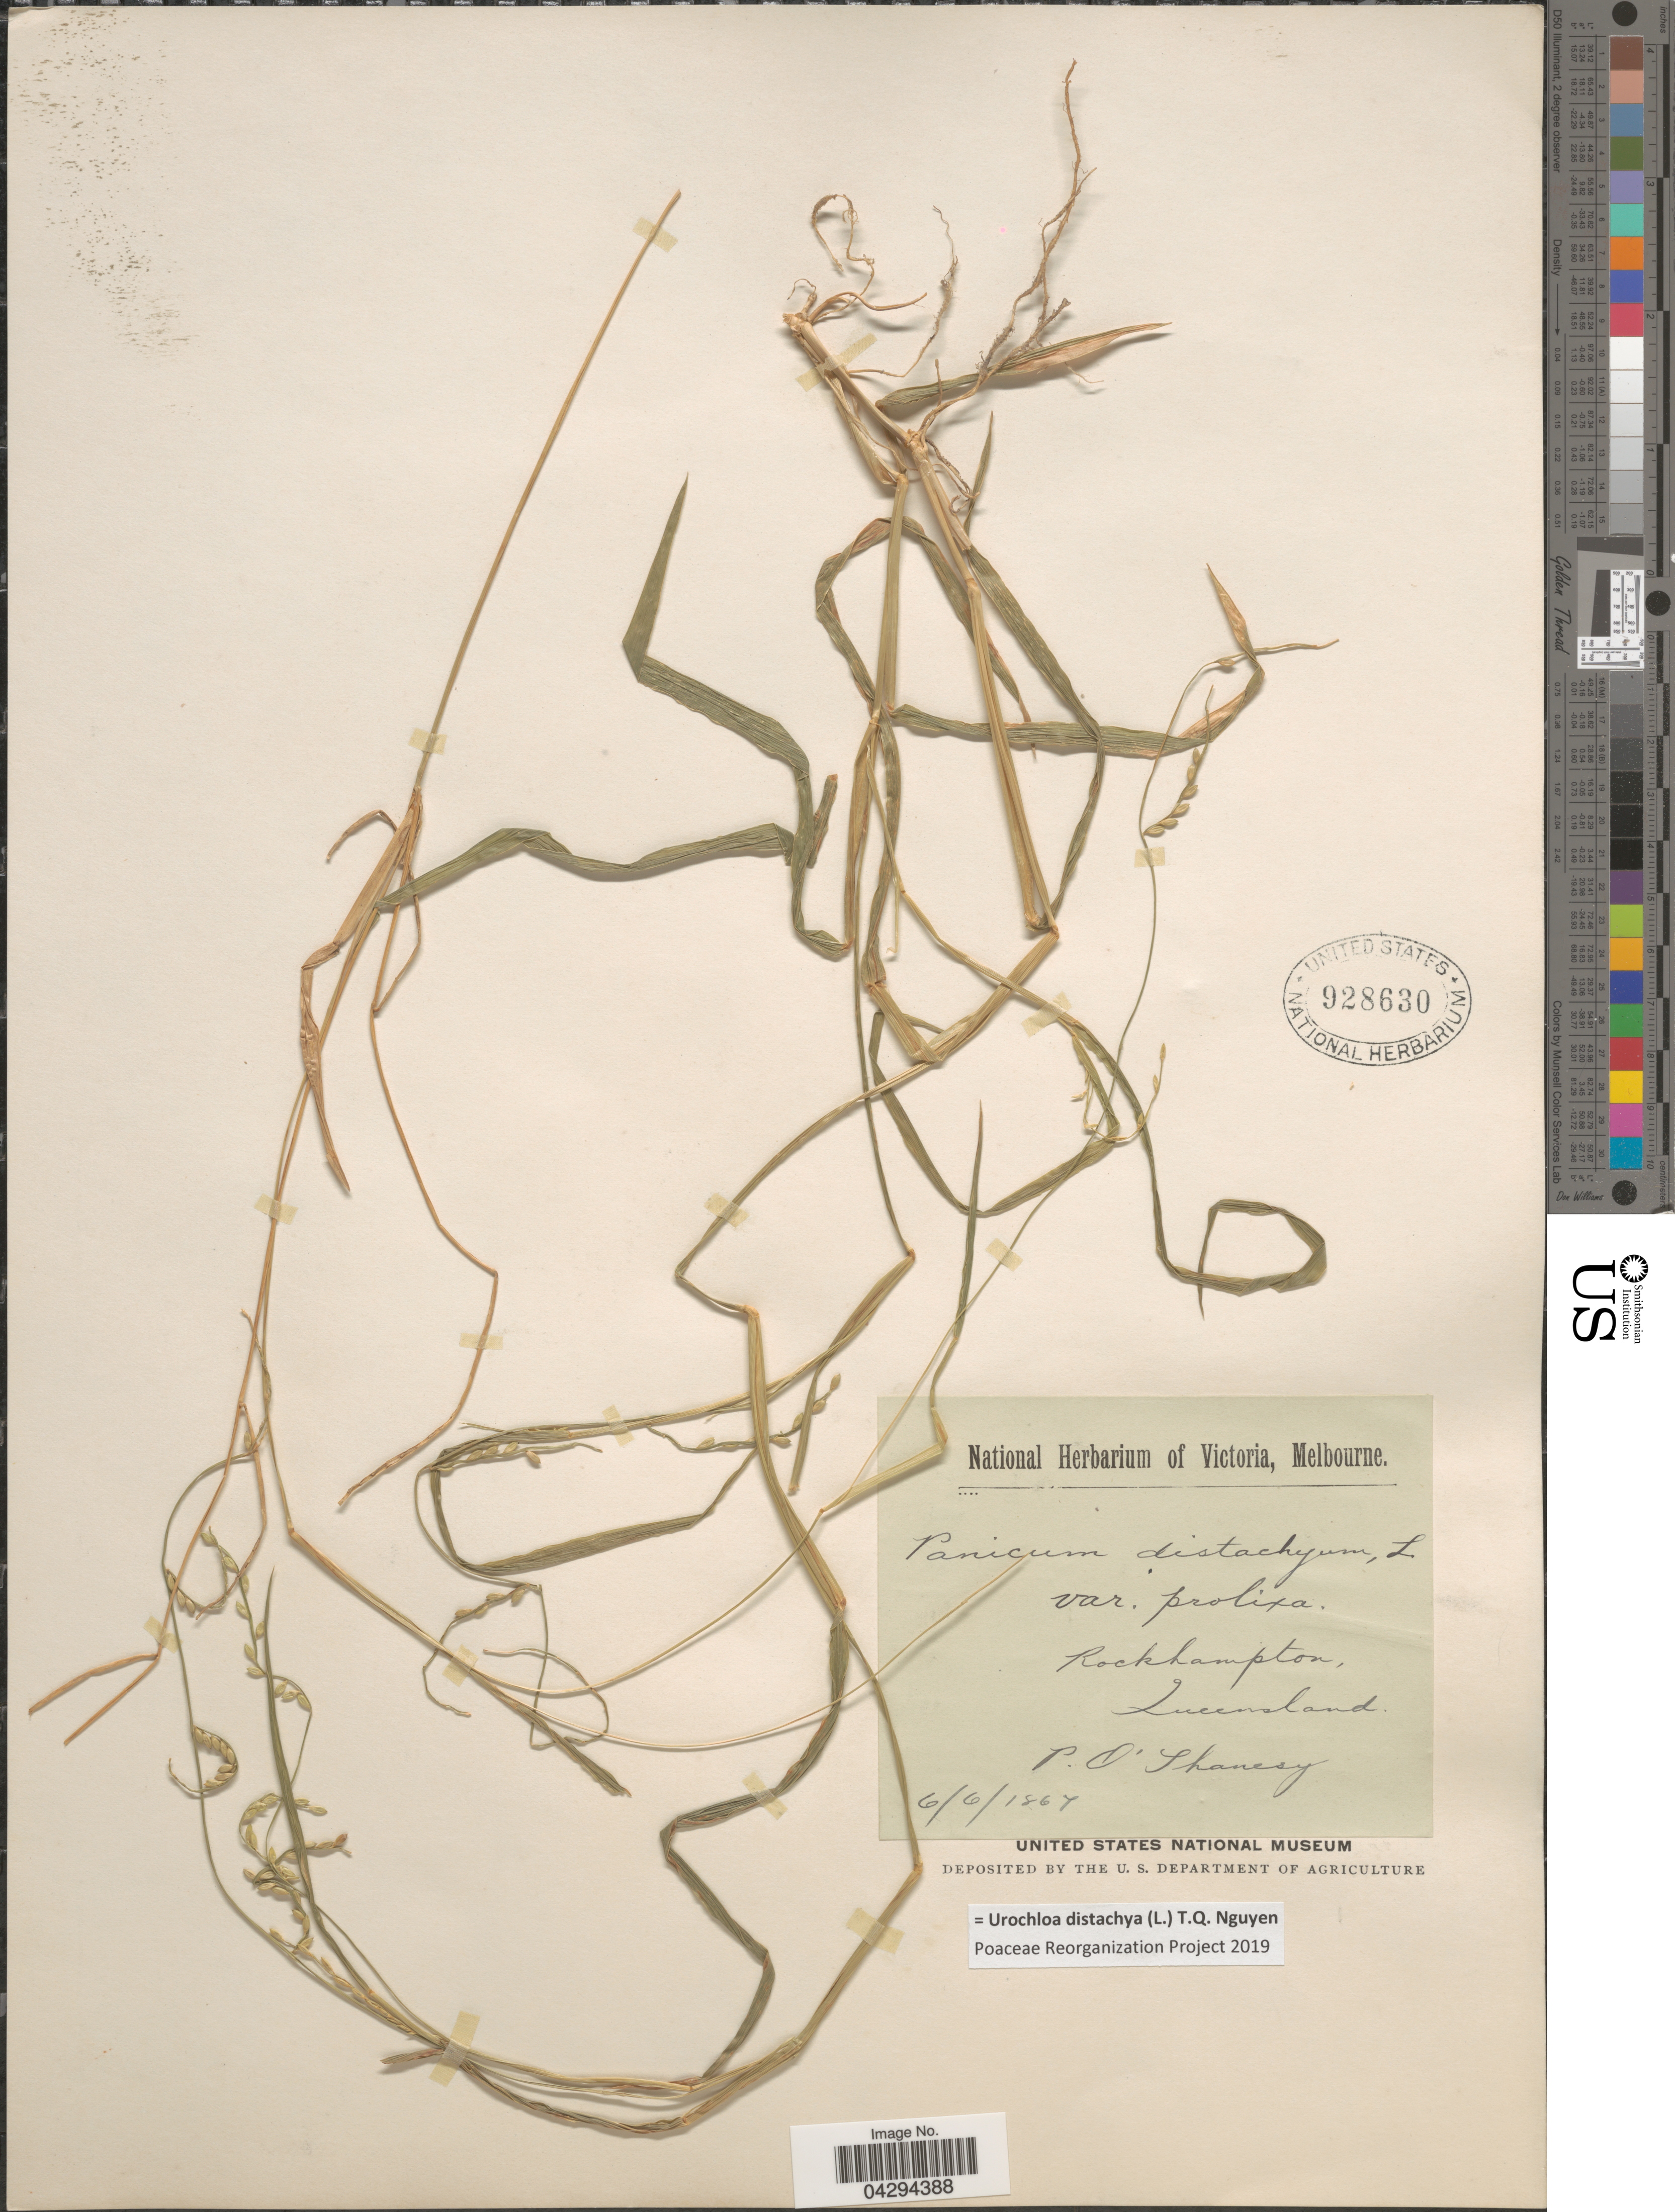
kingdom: Plantae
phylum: Tracheophyta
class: Liliopsida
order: Poales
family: Poaceae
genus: Urochloa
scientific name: Urochloa distachya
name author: (L.) T.Q. Nguyen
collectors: P. O'shanesy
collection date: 1867-06-06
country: Australia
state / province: Queensland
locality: Rockhampton.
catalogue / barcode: US 928630